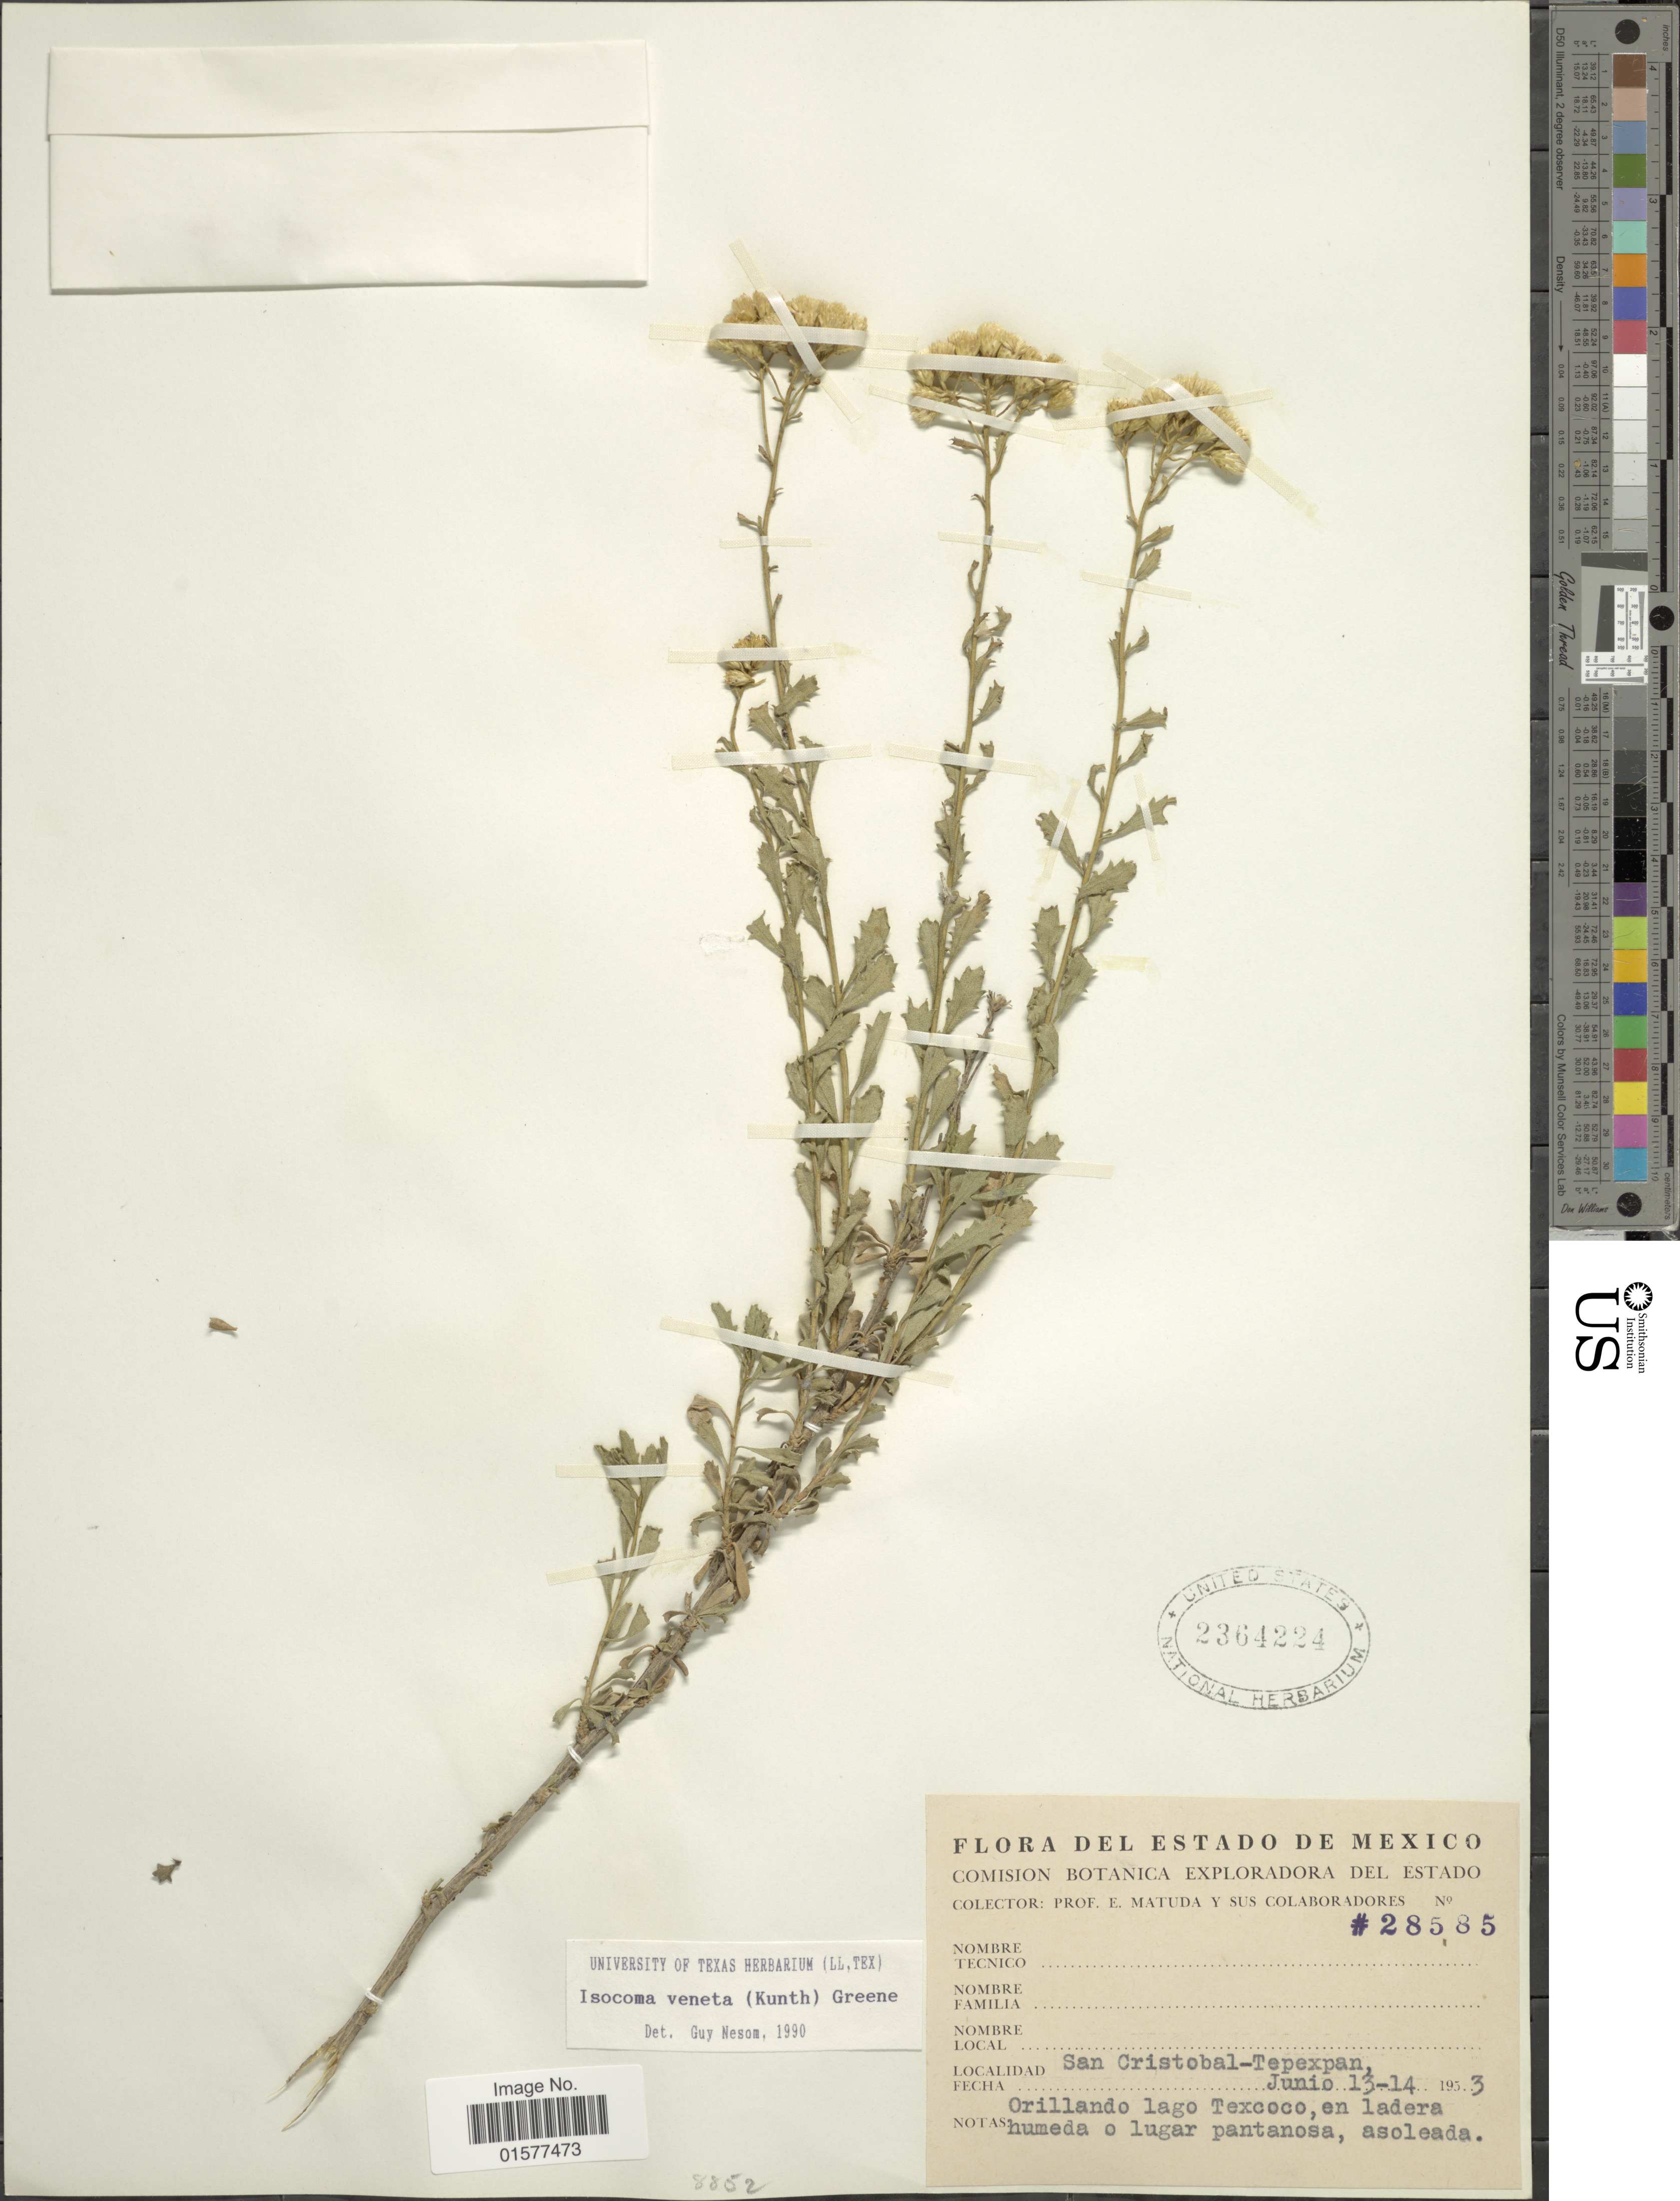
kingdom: Plantae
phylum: Tracheophyta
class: Magnoliopsida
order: Asterales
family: Asteraceae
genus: Isocoma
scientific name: Isocoma veneta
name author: (Kunth) Greene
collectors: E. Matuda & et al.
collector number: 28585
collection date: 1953-06-13/1953-06-14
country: Mexico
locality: San Cristobal-Tepexpan, Orollando lago Texcoco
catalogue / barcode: US 2364224